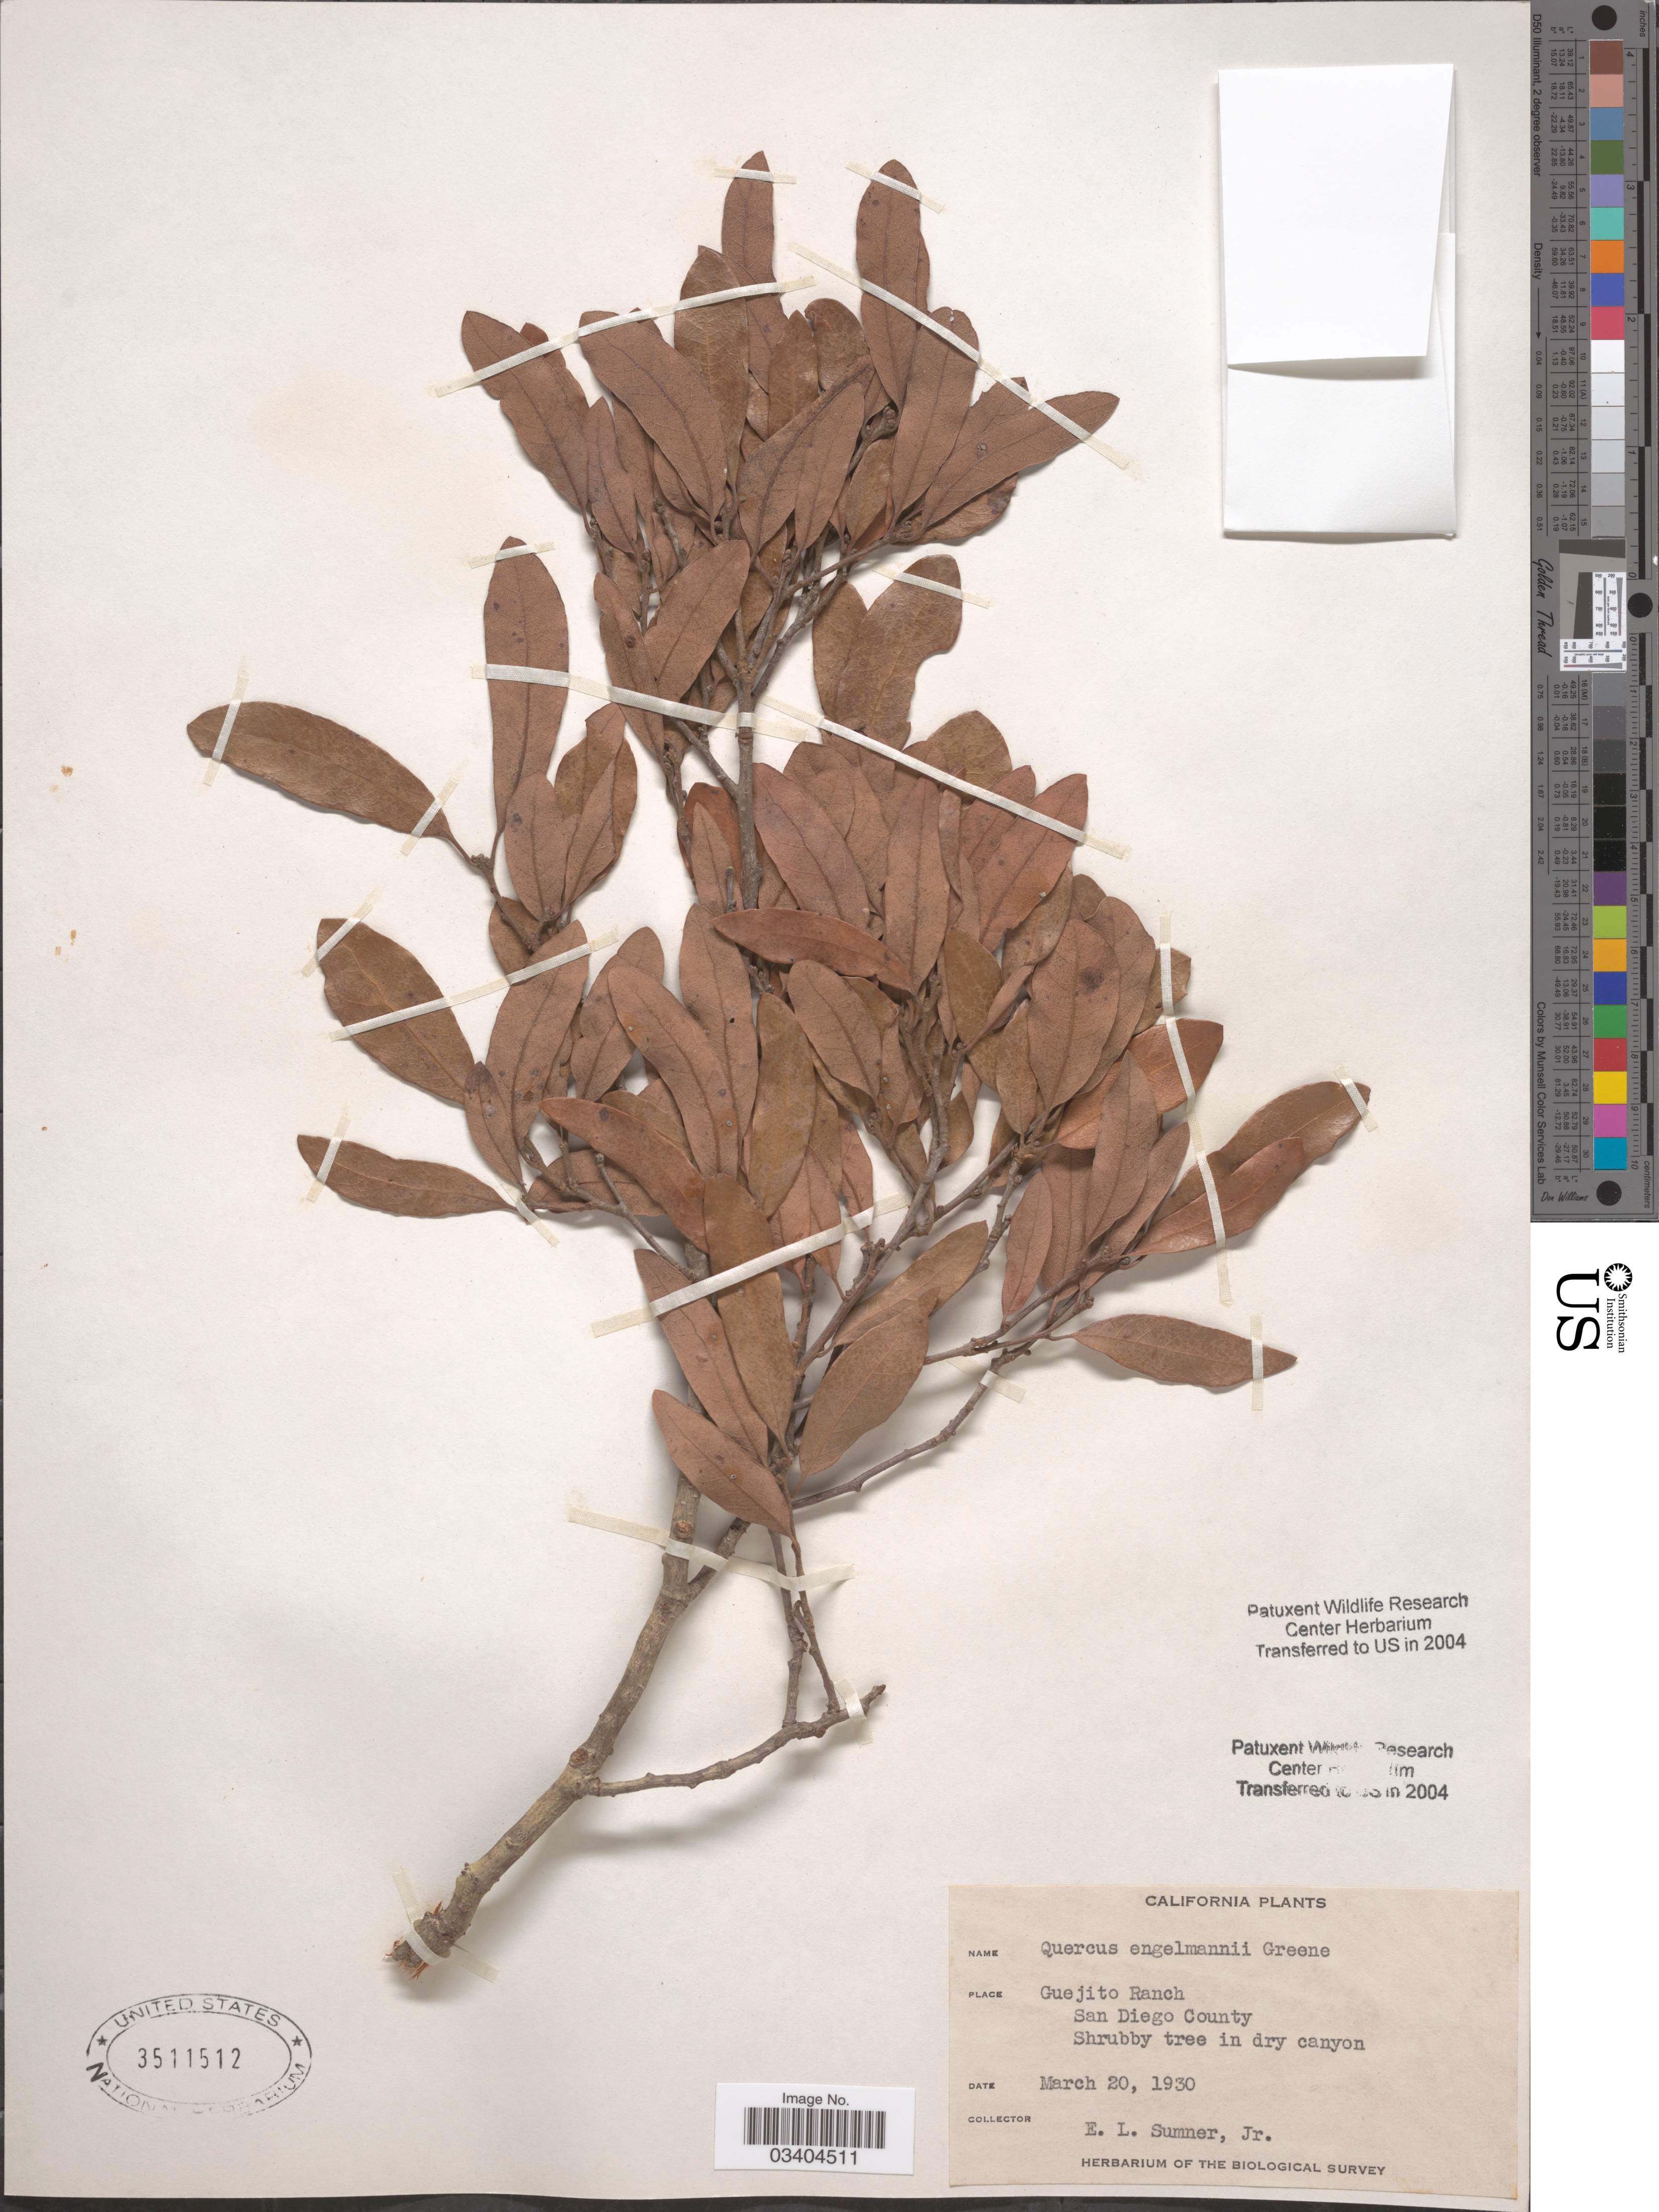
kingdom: Plantae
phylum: Tracheophyta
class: Magnoliopsida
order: Fagales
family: Fagaceae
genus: Quercus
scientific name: Quercus engelmannii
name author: Greene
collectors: E. Sumner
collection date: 1930-03-20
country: United States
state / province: California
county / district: San Diego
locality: Guejito Ranch. San Diego County.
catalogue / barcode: US 3511512